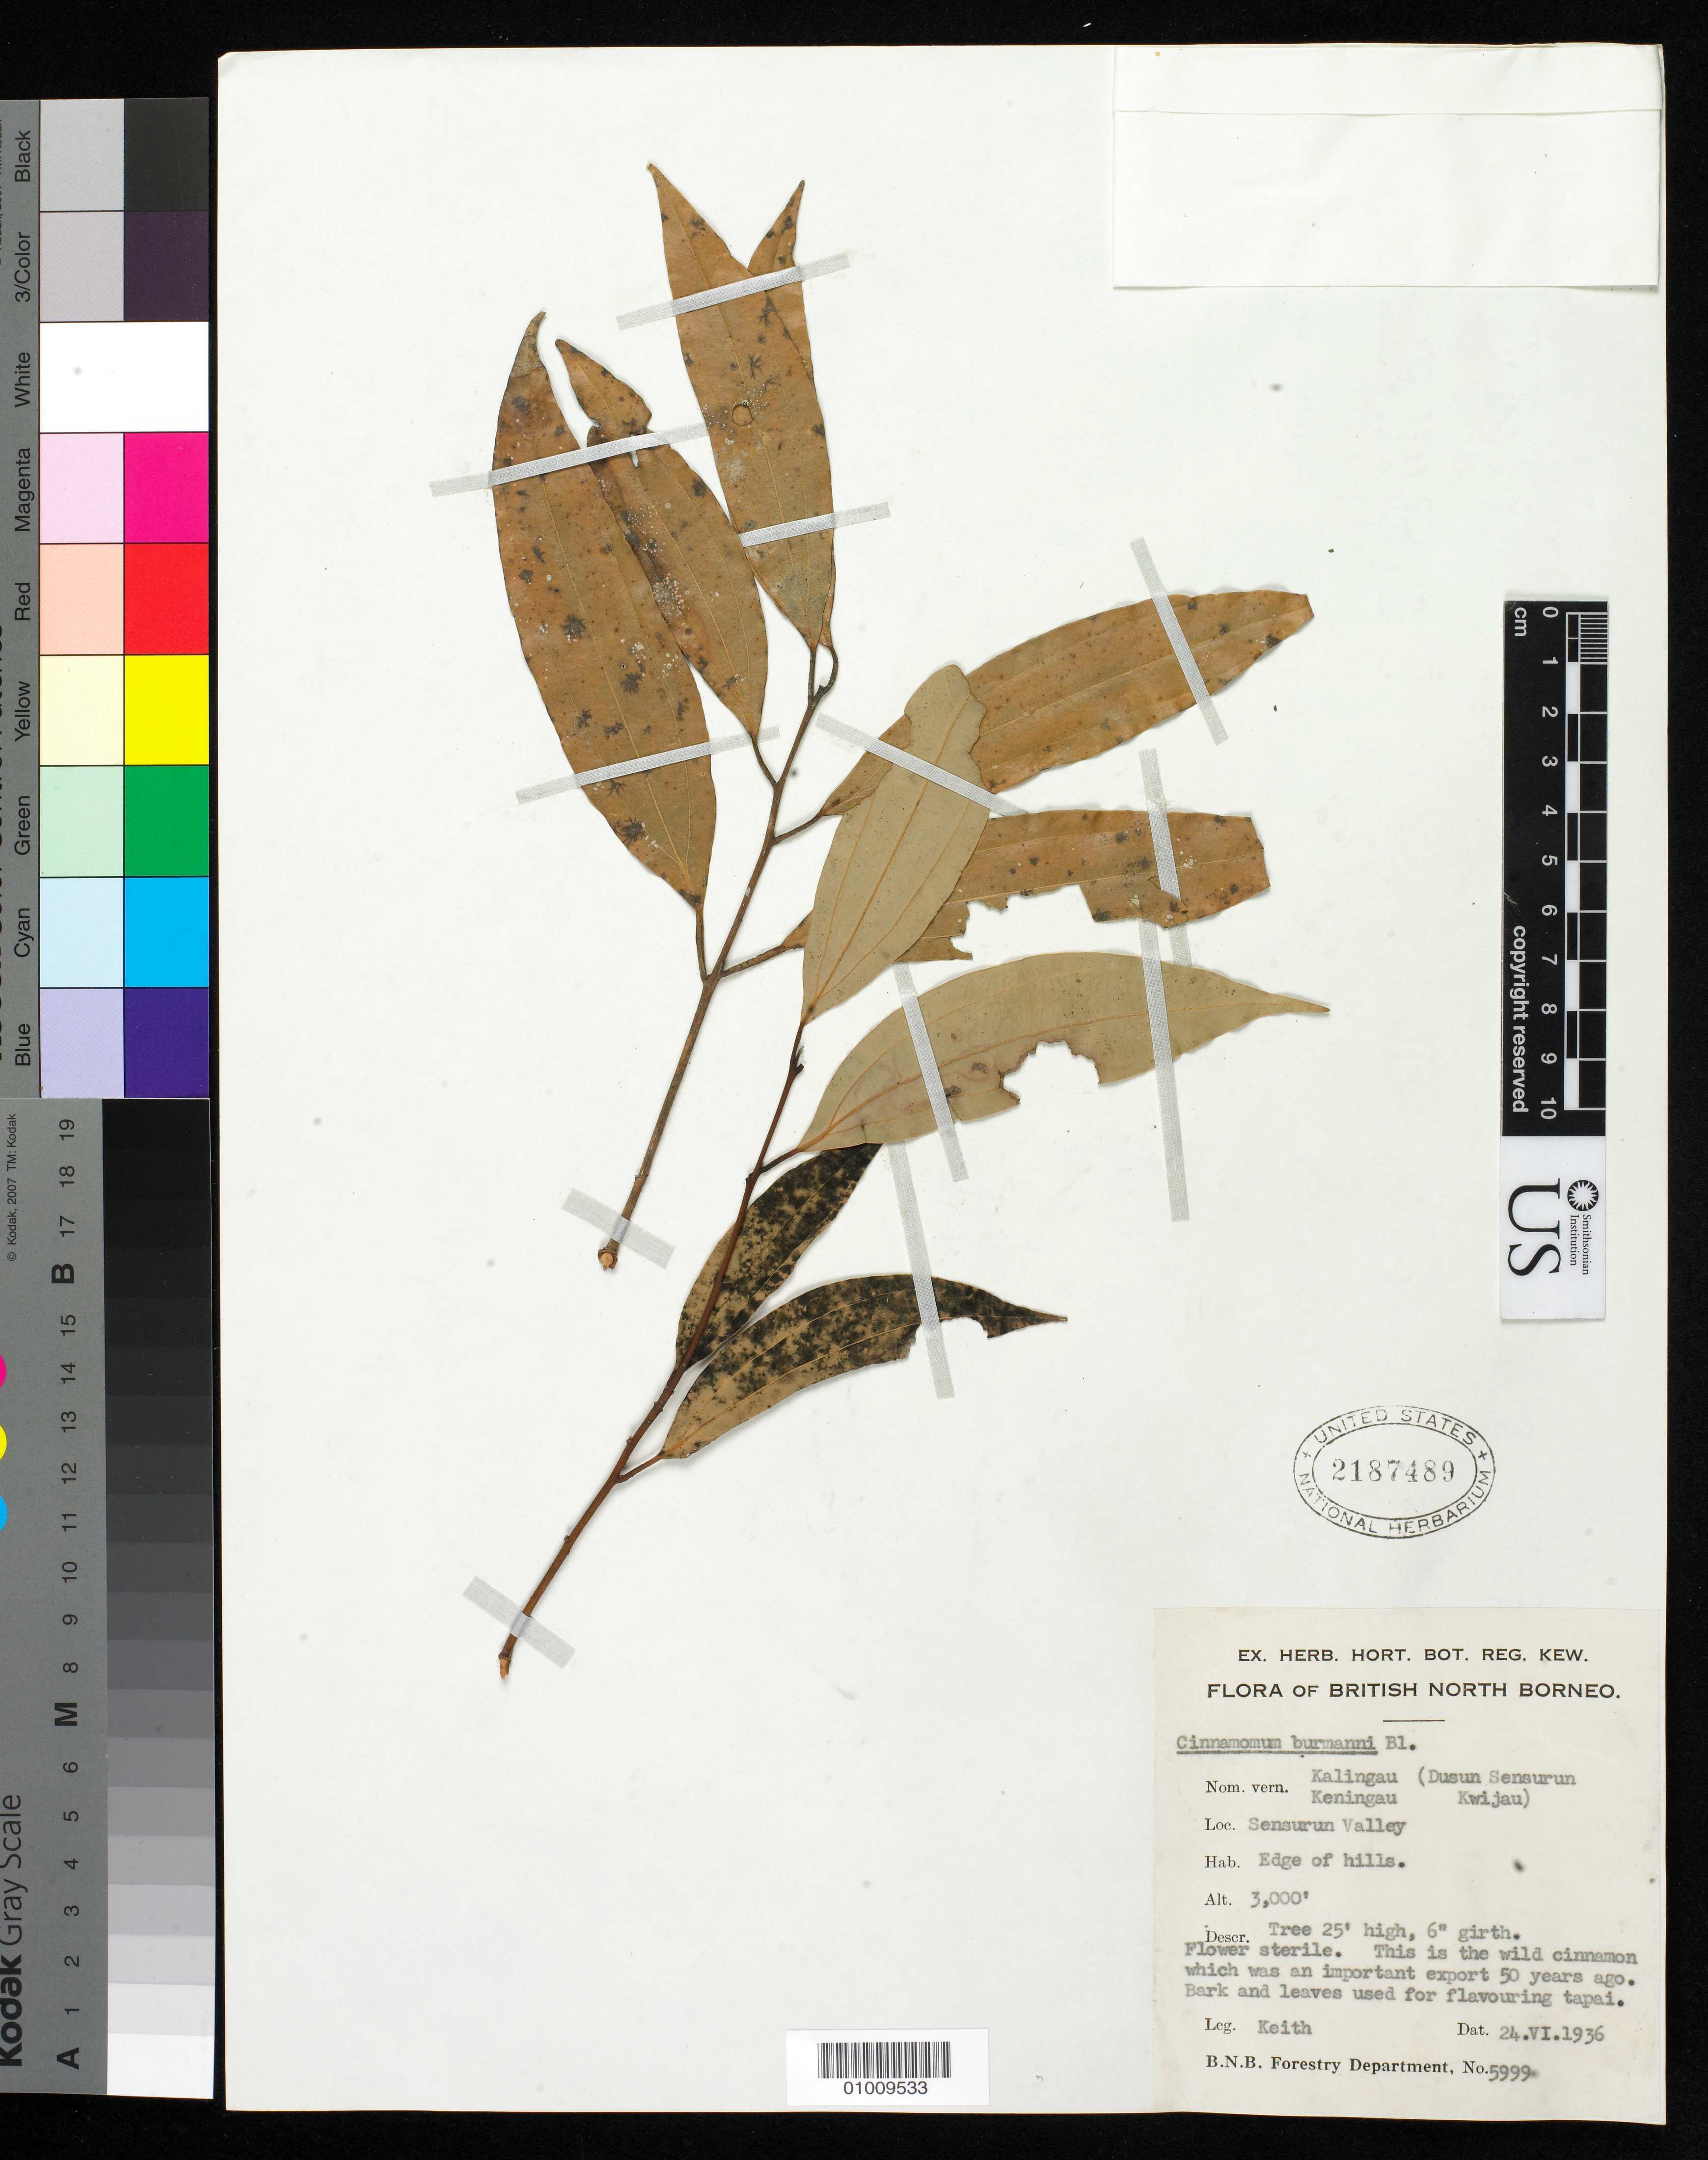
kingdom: Plantae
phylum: Tracheophyta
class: Magnoliopsida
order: Laurales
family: Lauraceae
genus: Cinnamomum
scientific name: Cinnamomum burmannii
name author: (Nees & T. Nees) Blume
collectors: H. Keith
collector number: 5999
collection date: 1936-06-24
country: Malaysia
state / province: Sabah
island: Borneo I.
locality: Sensurun Valley, British North Borneo (now Sabah, east Malaysia)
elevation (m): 914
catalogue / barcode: US 2187489